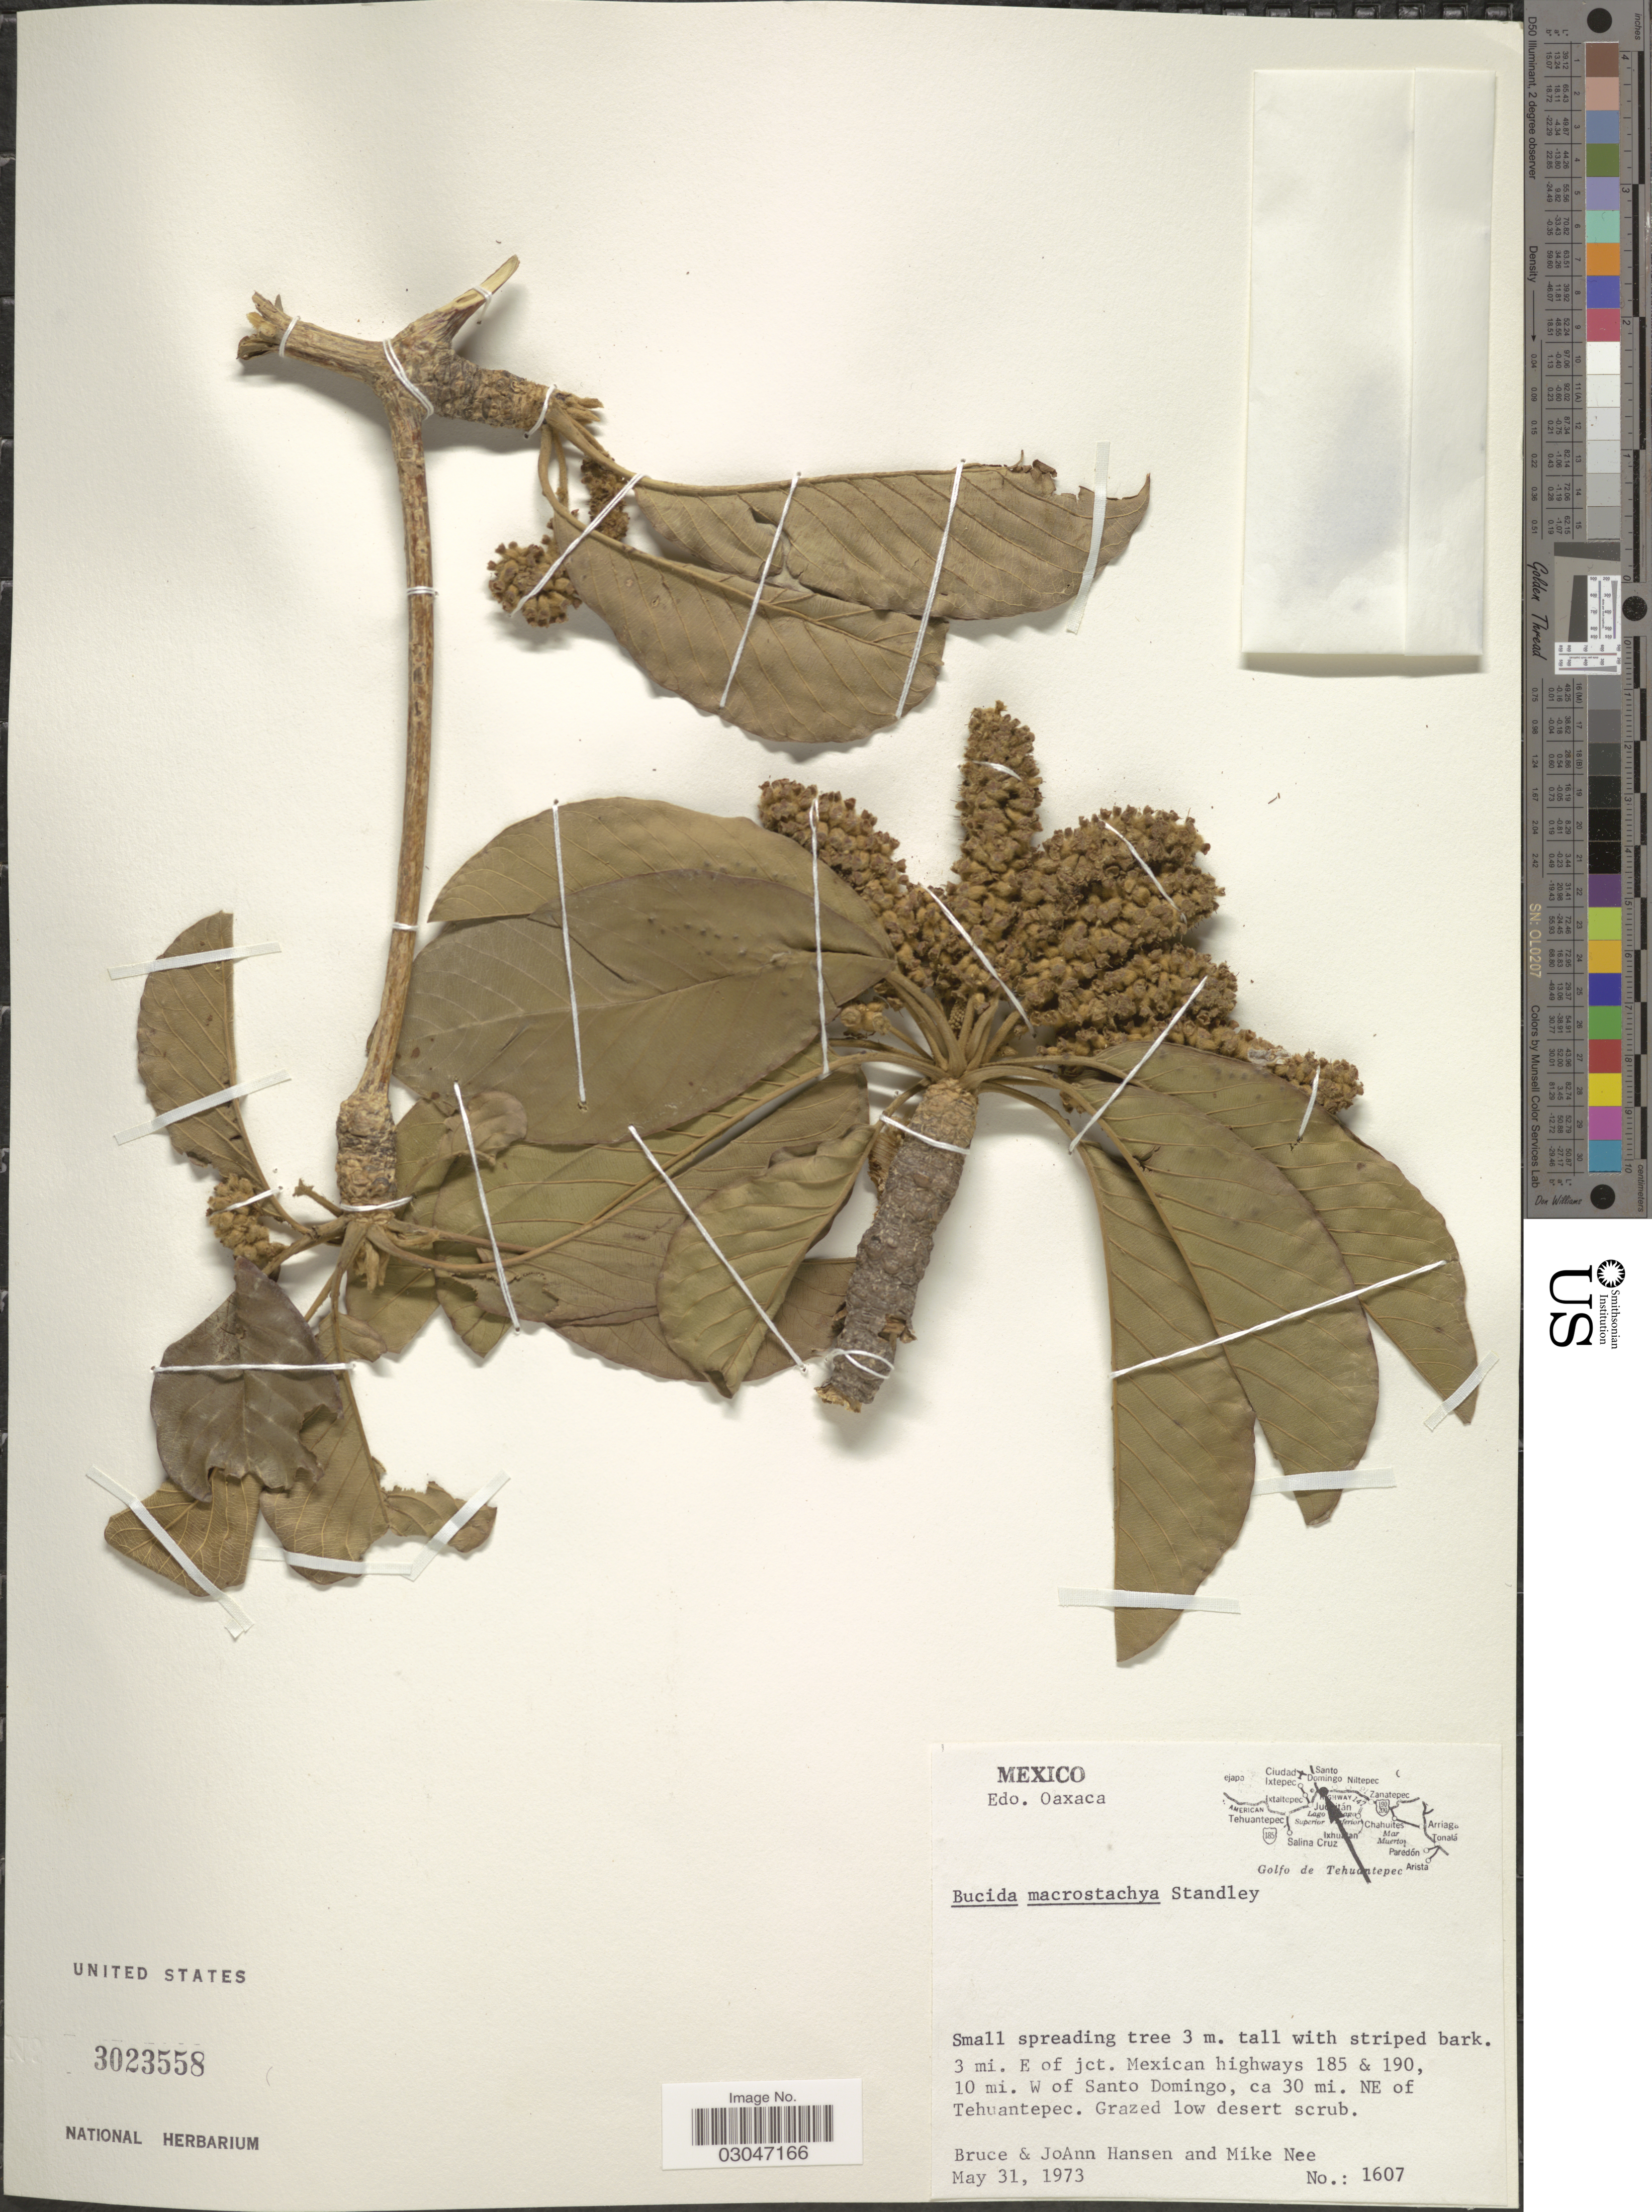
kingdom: Plantae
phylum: Tracheophyta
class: Magnoliopsida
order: Myrtales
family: Combretaceae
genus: Terminalia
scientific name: Terminalia macrostachya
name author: (Standl.) Alwan & Stace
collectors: B. Hansen, J. Bruce & M. Nee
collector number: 1607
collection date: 1973-05-31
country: Mexico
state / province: Oaxaca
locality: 3 mi. E. of jct. Mexican highway 185 & 190, 10 mi. W of Santo Domingo, ca 30 mi. NE of Tehuantepec.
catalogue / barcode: US 3023558